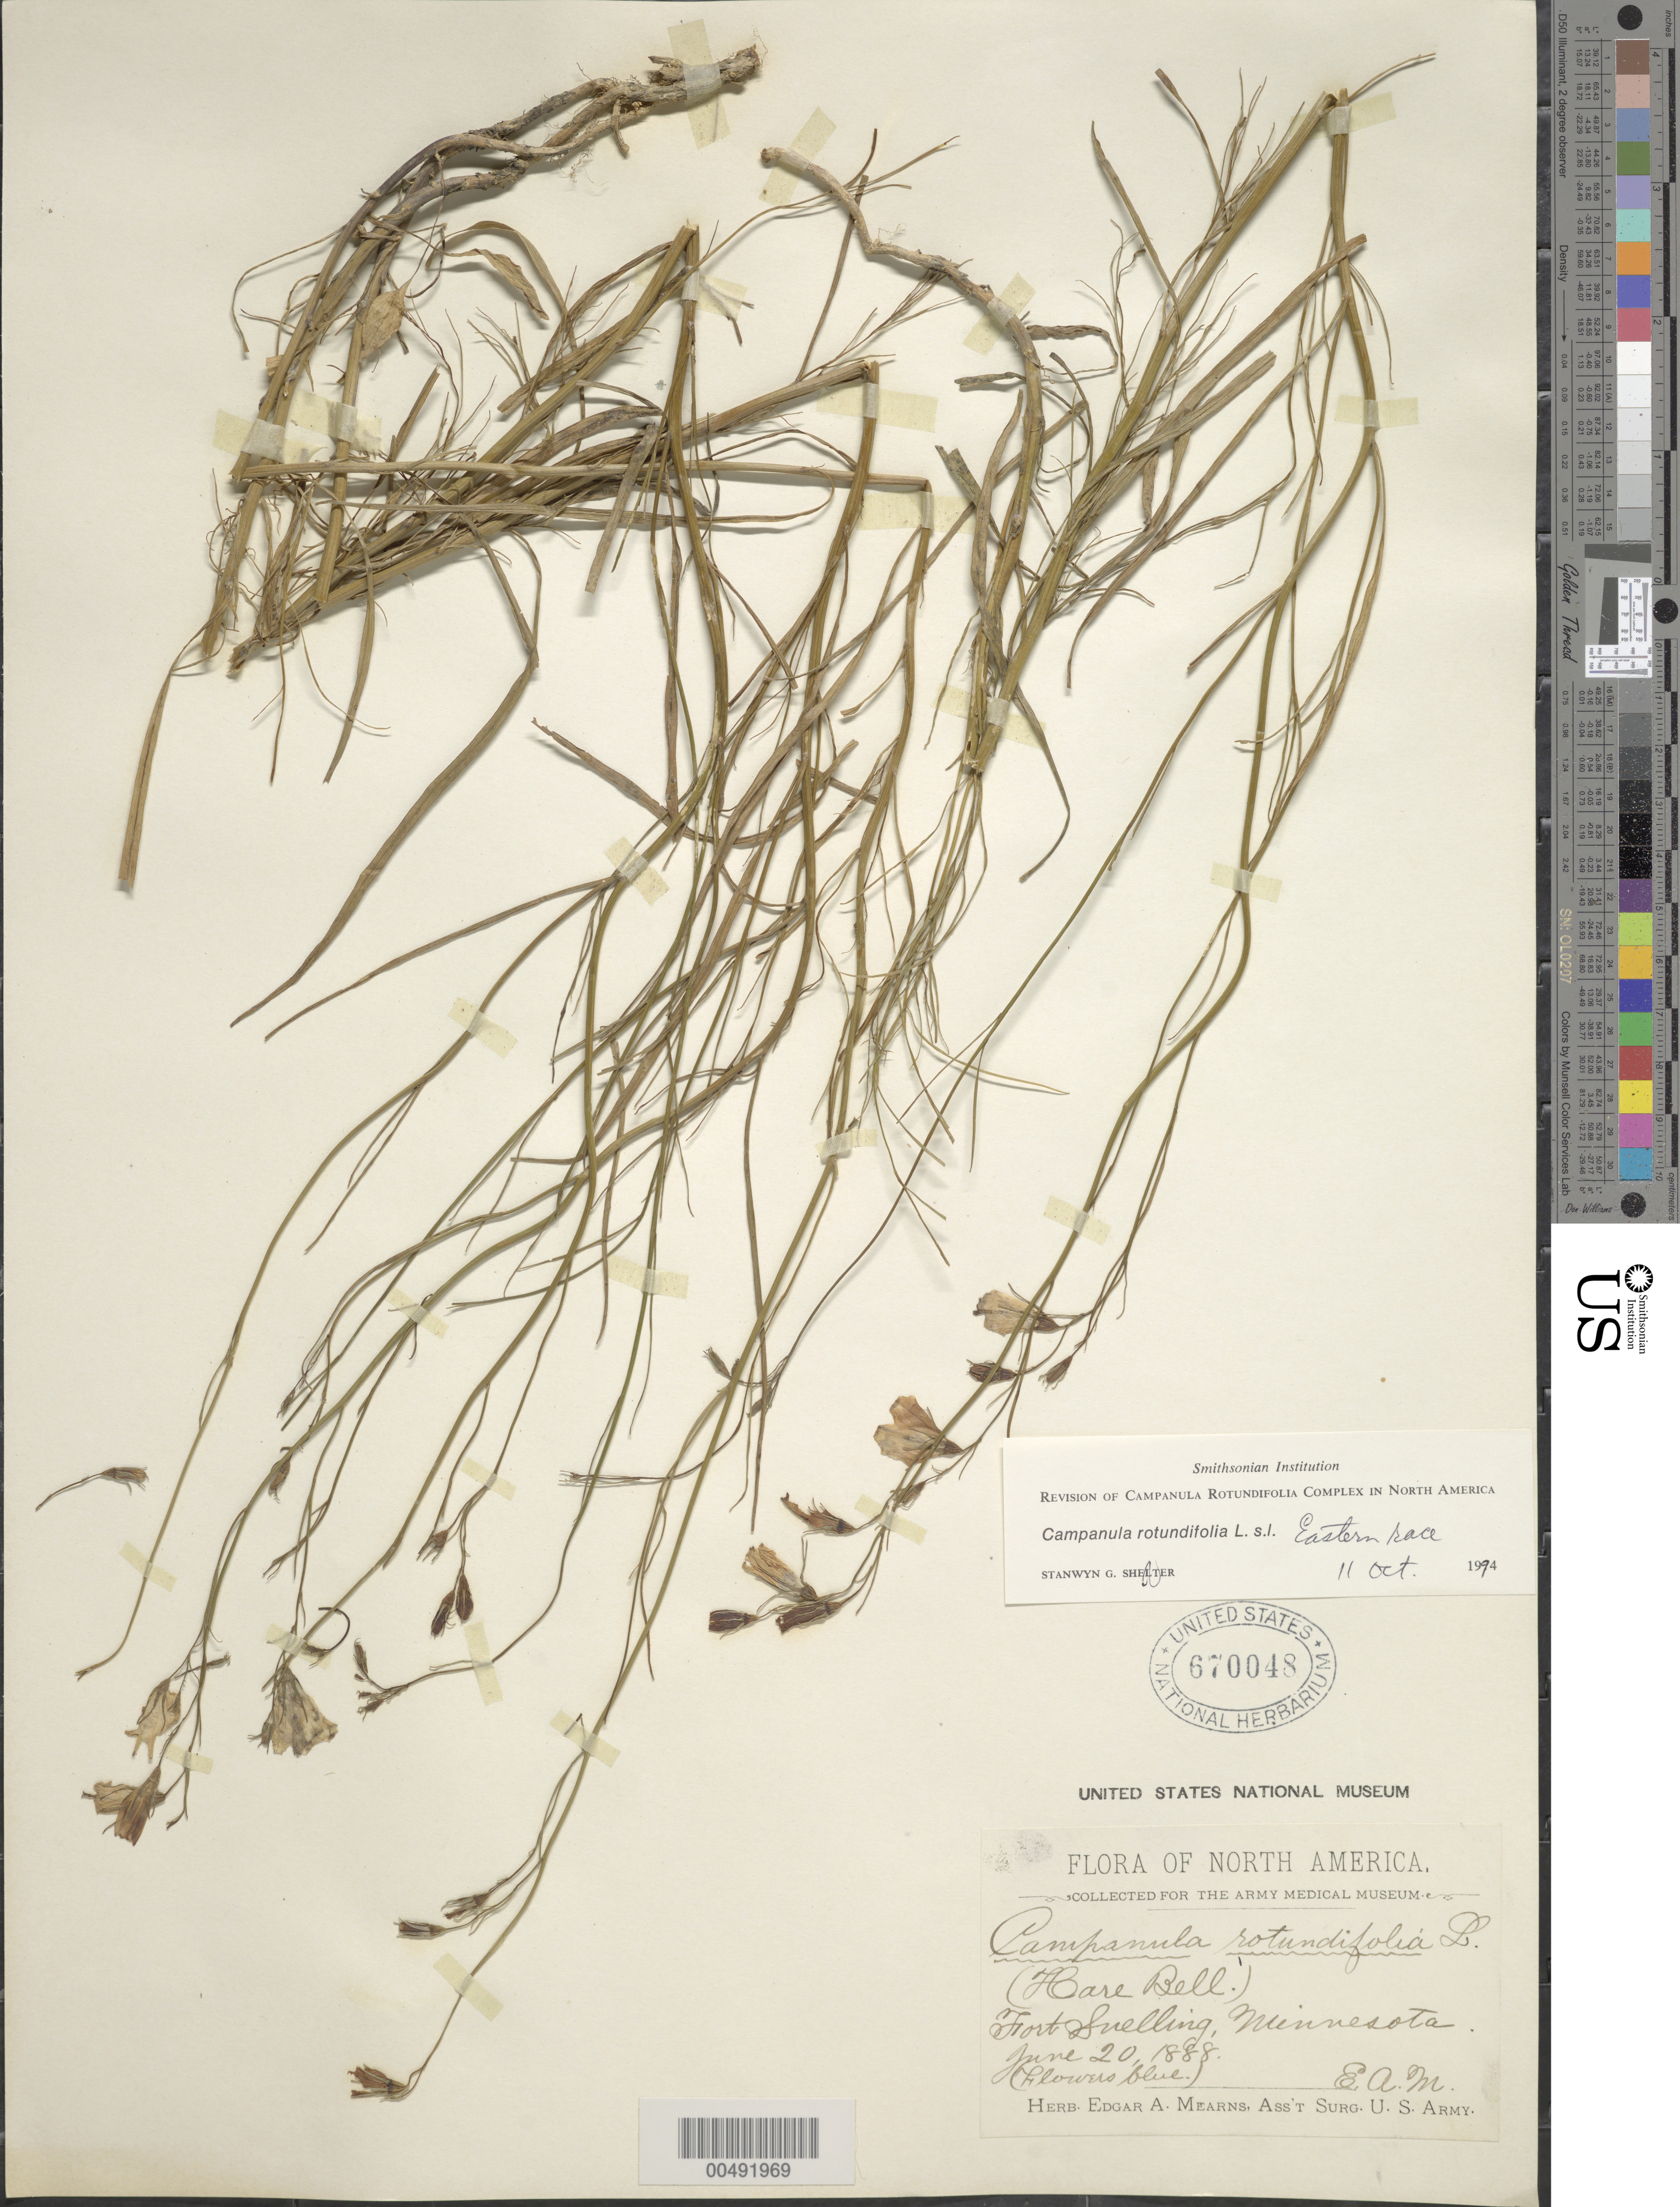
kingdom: Plantae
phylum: Tracheophyta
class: Magnoliopsida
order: Asterales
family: Campanulaceae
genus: Campanula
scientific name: Campanula rotundifolia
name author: L.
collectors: E. A. Mearns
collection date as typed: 20 Jun 1888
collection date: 1888-06-20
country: United States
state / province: Minnesota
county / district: Hennepin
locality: Fort Snelling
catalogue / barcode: US 670048